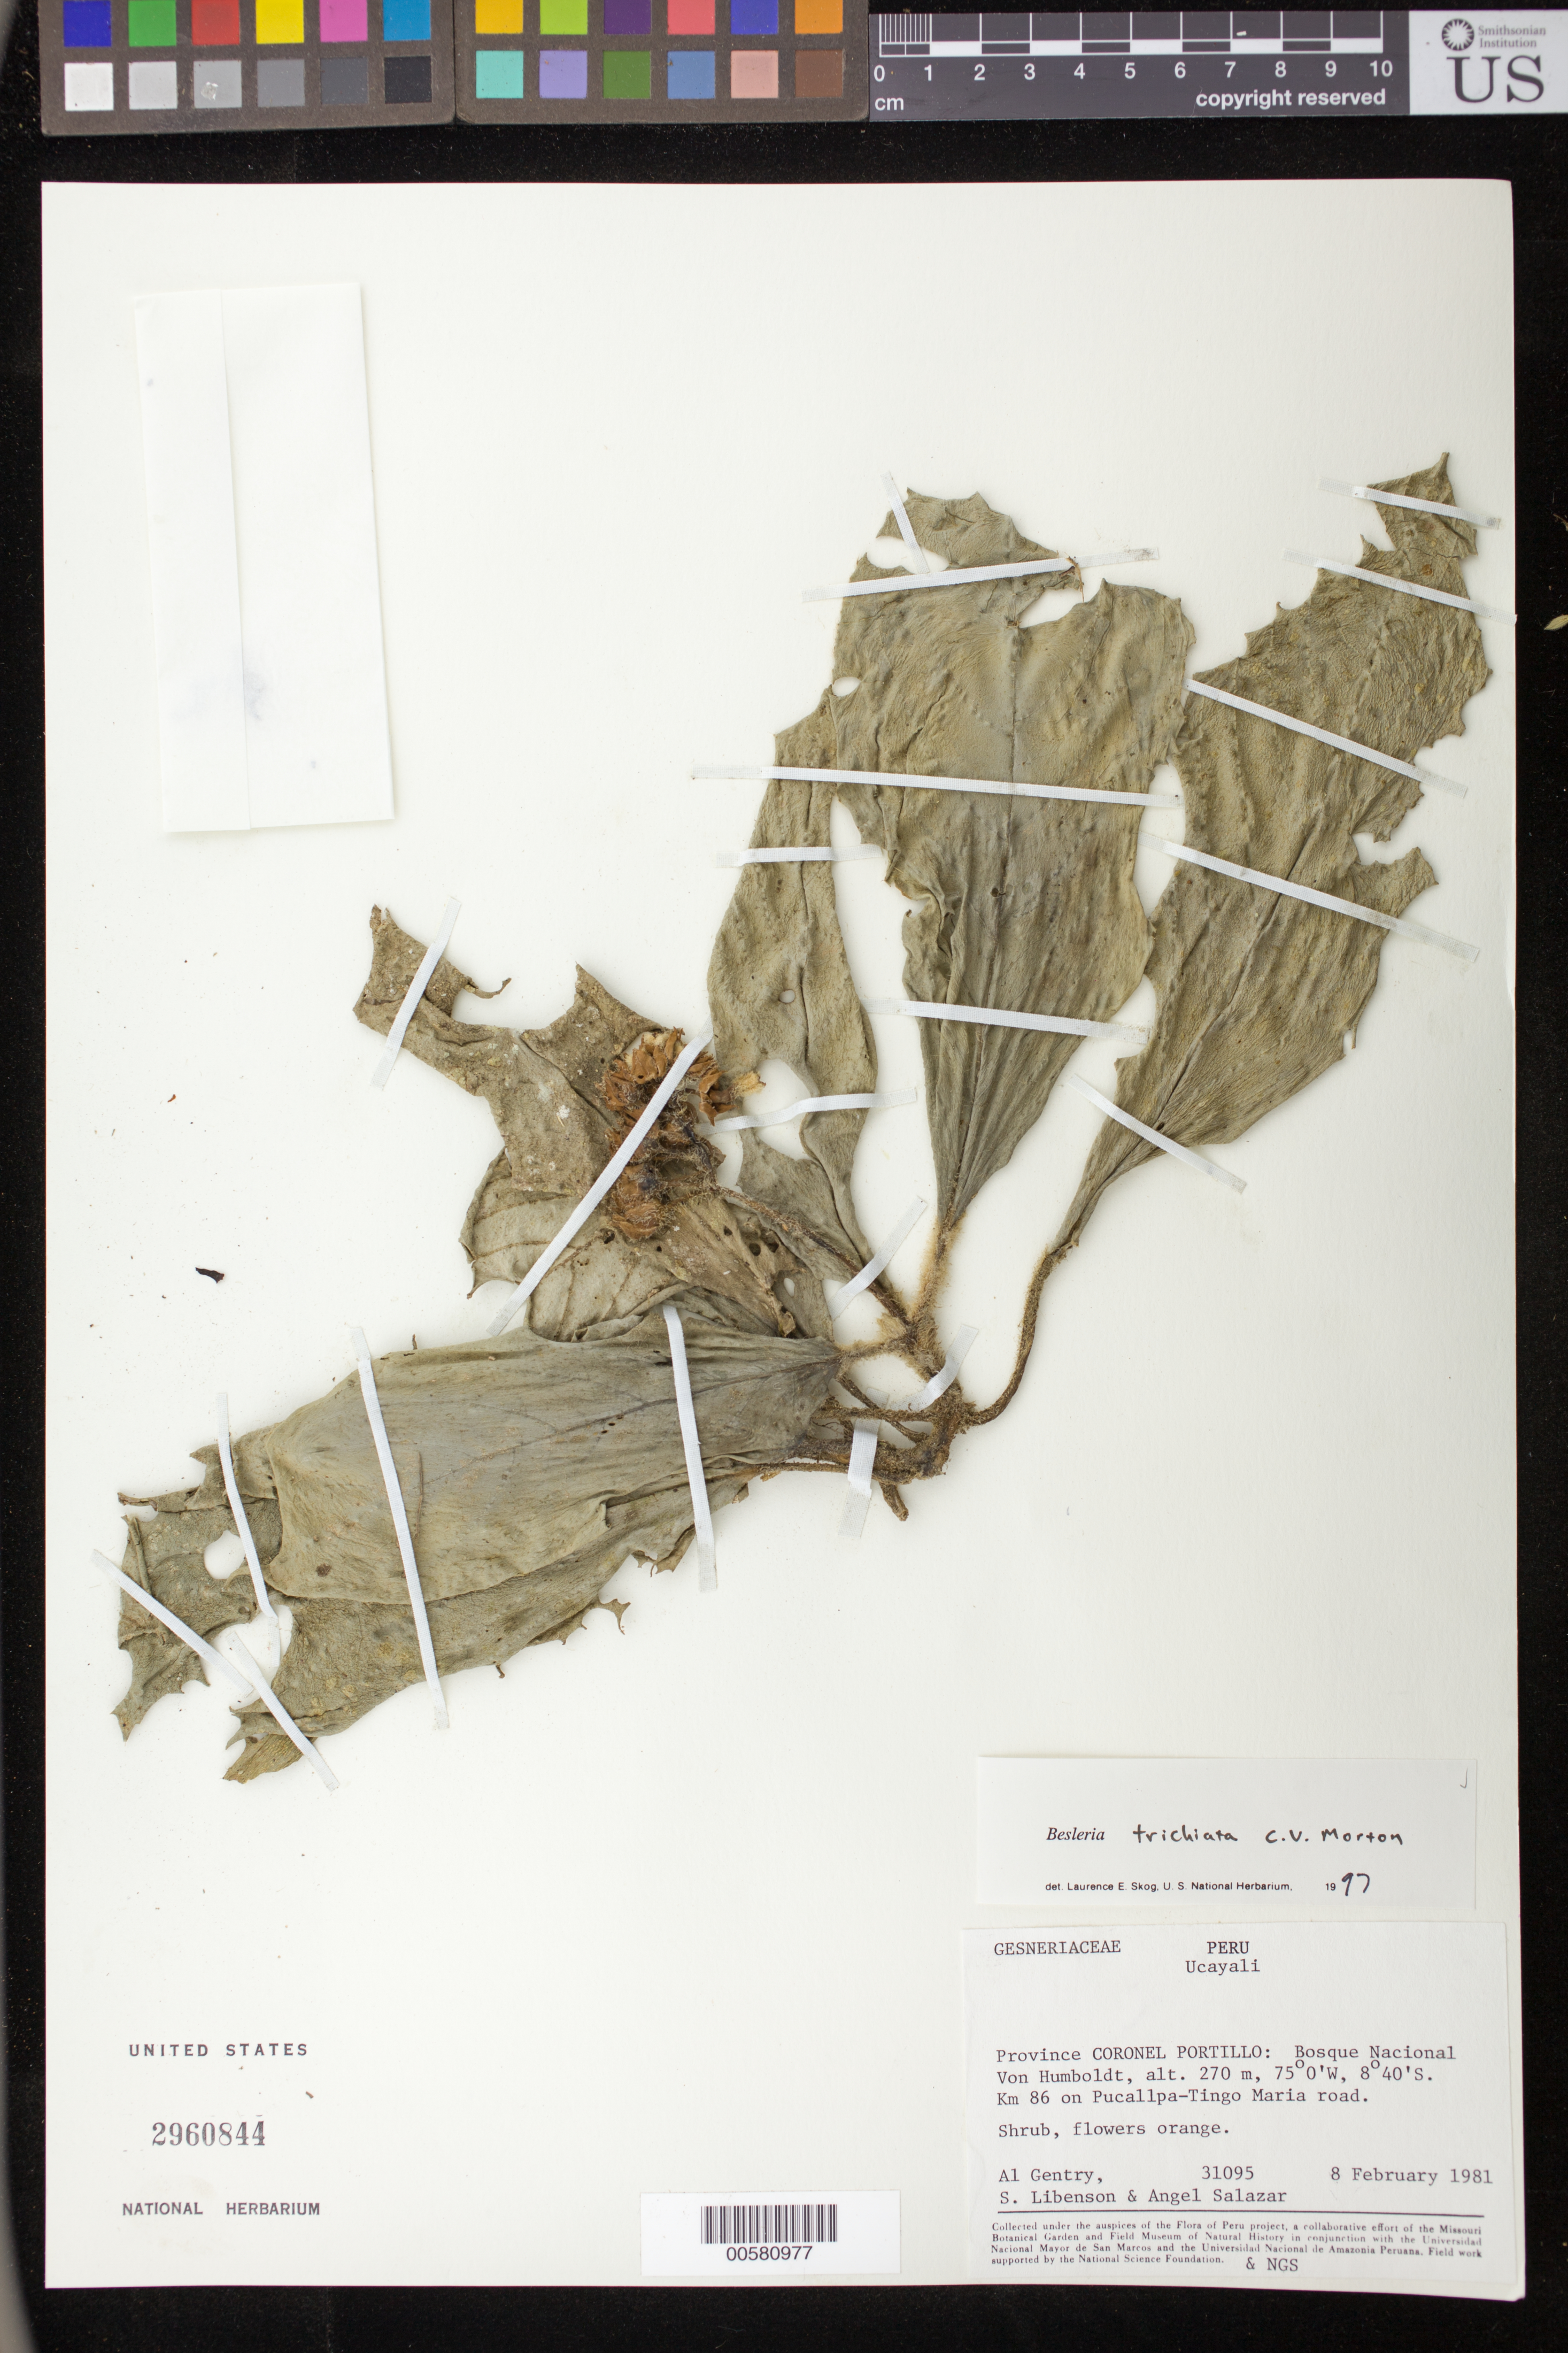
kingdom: Plantae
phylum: Tracheophyta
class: Magnoliopsida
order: Lamiales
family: Gesneriaceae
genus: Besleria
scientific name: Besleria trichiata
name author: C.V. Morton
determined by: Skog, Laurence E.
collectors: A. H. Gentry, S. Libenson & A. Salazar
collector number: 31095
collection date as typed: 08 Feb 1981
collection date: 1981-02-08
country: Peru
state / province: Ucayali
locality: Prov. Coronel Portillo; Bosque Nacional Von Humboldt, km 86 on Pucallpa - Tingo Maria road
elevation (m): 270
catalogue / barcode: US 2960844